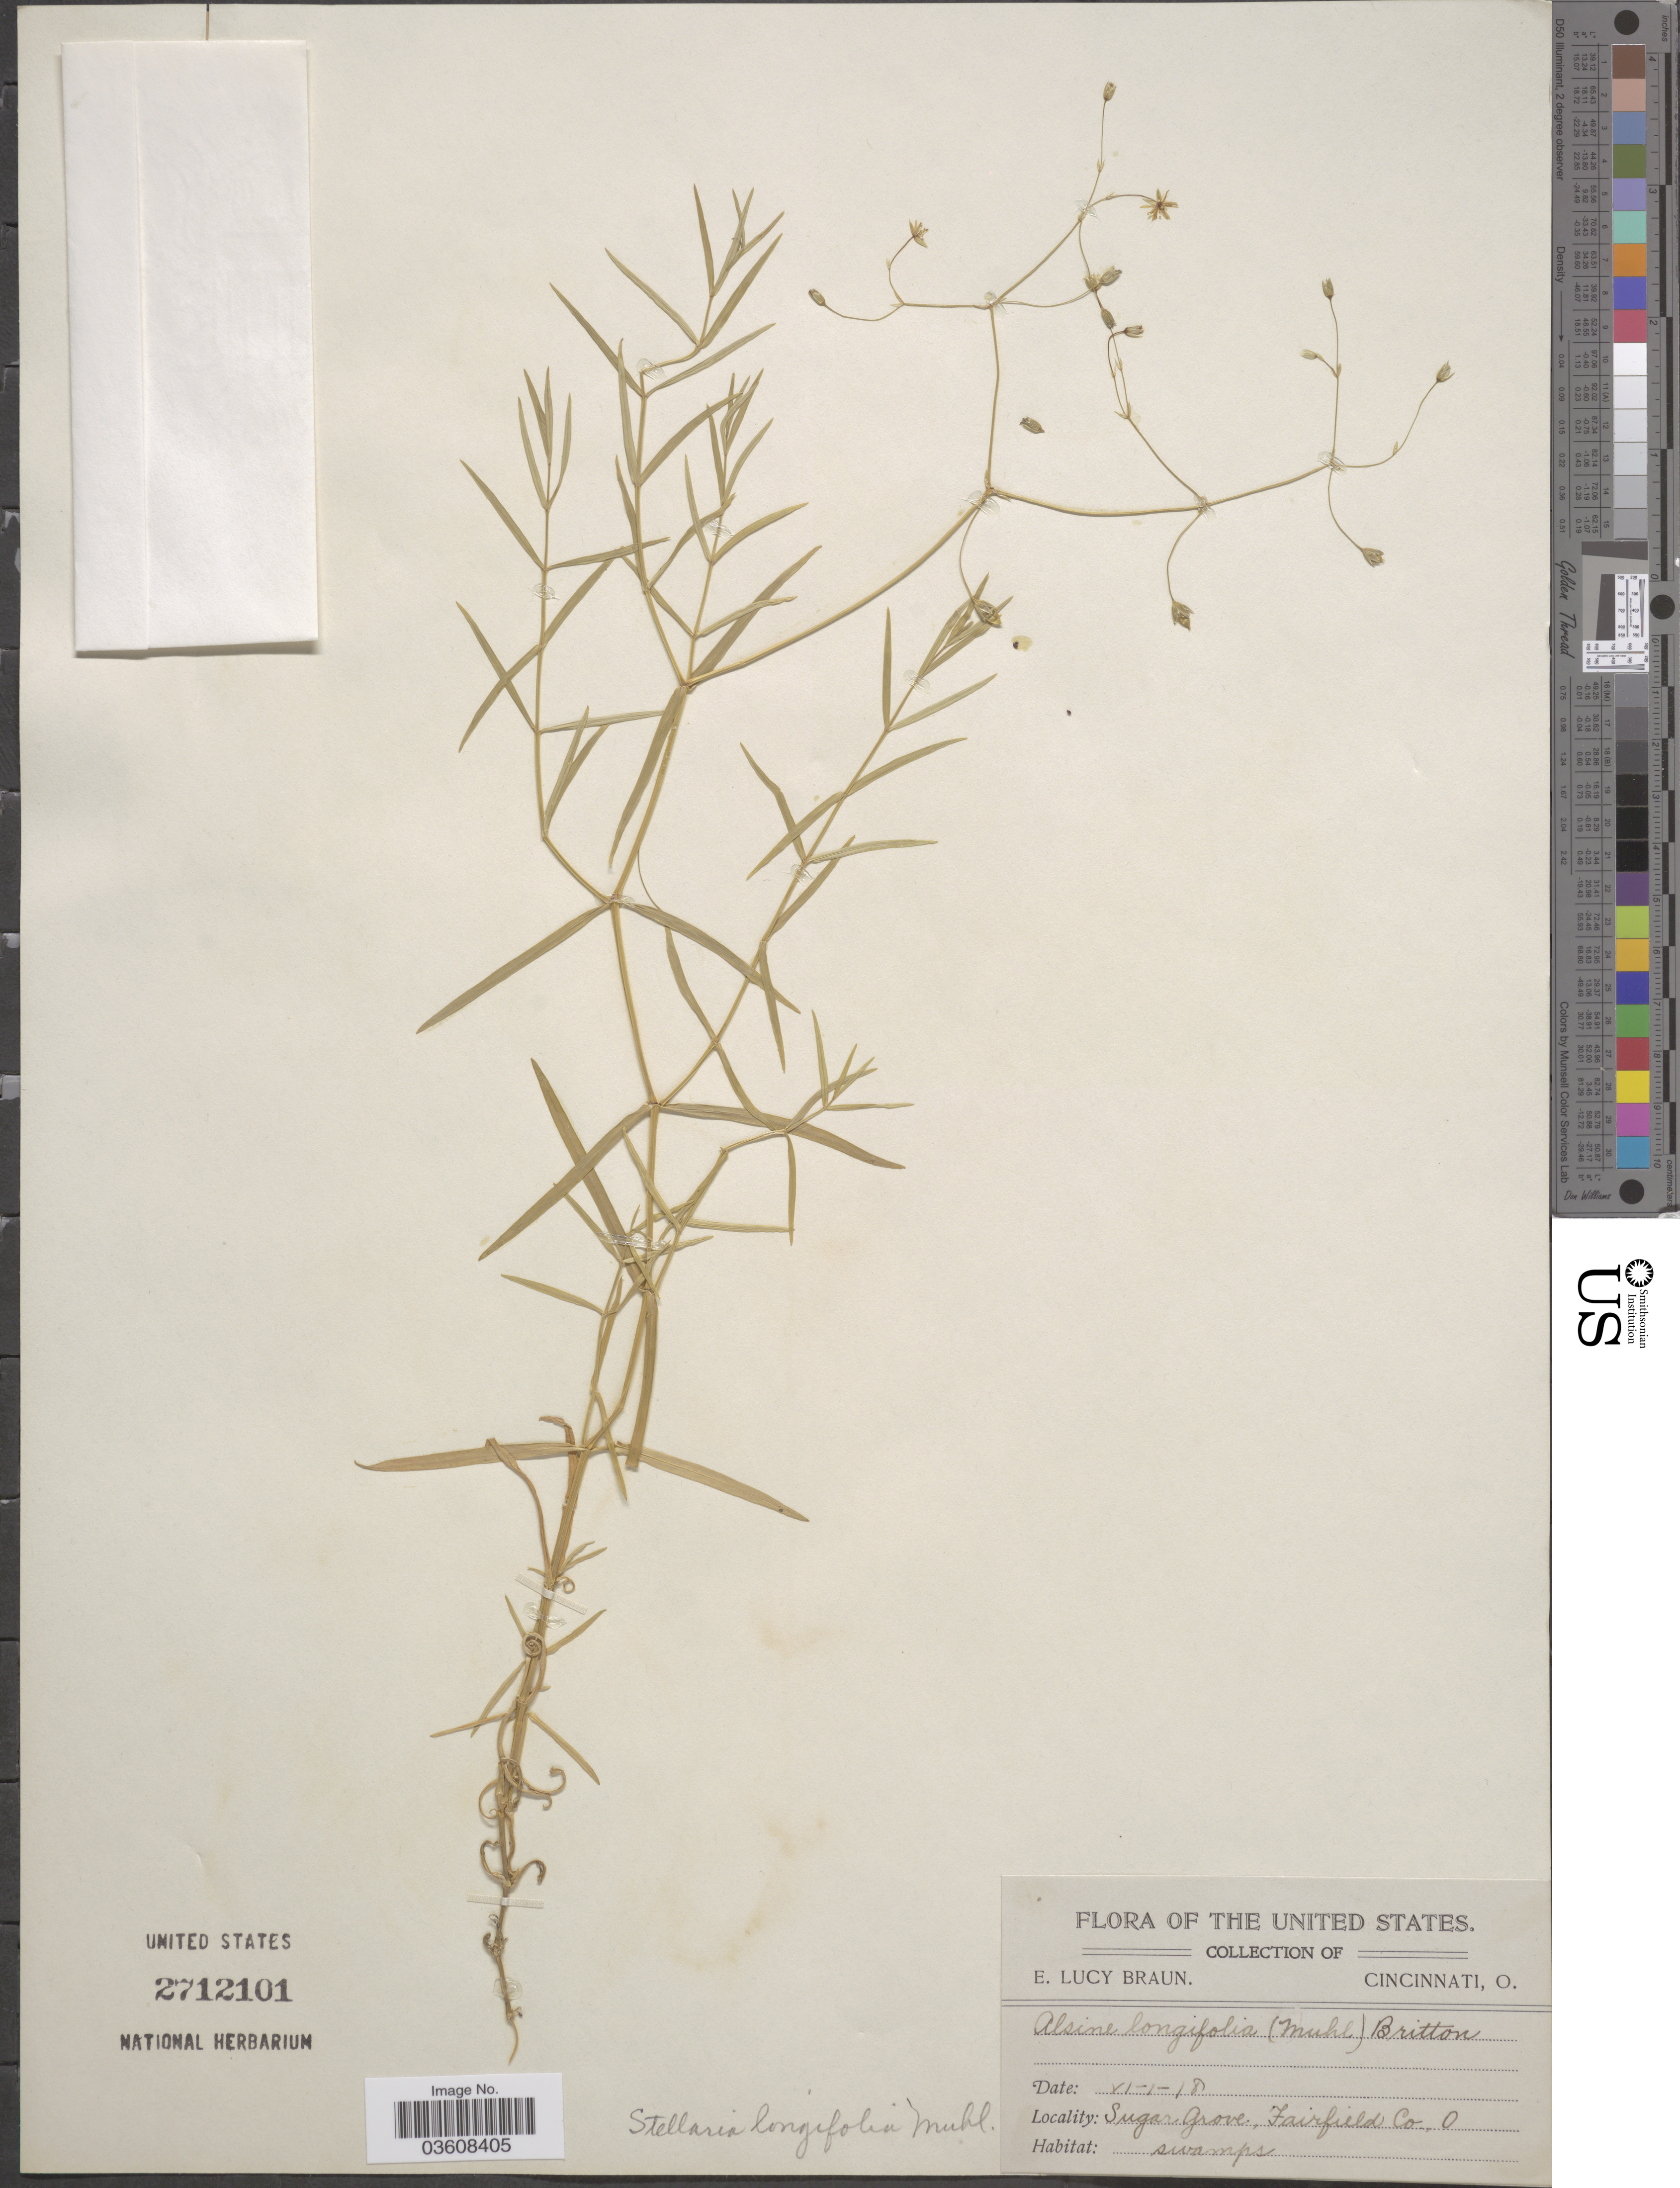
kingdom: Plantae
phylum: Tracheophyta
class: Magnoliopsida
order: Caryophyllales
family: Caryophyllaceae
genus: Stellaria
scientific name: Stellaria longifolia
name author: Muhl. ex Willd.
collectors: E. L. Braun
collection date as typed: Transcribed d/m/y: 1/6/18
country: United States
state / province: Ohio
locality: Sugar Grove, Fairfield Co.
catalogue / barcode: US 2712101